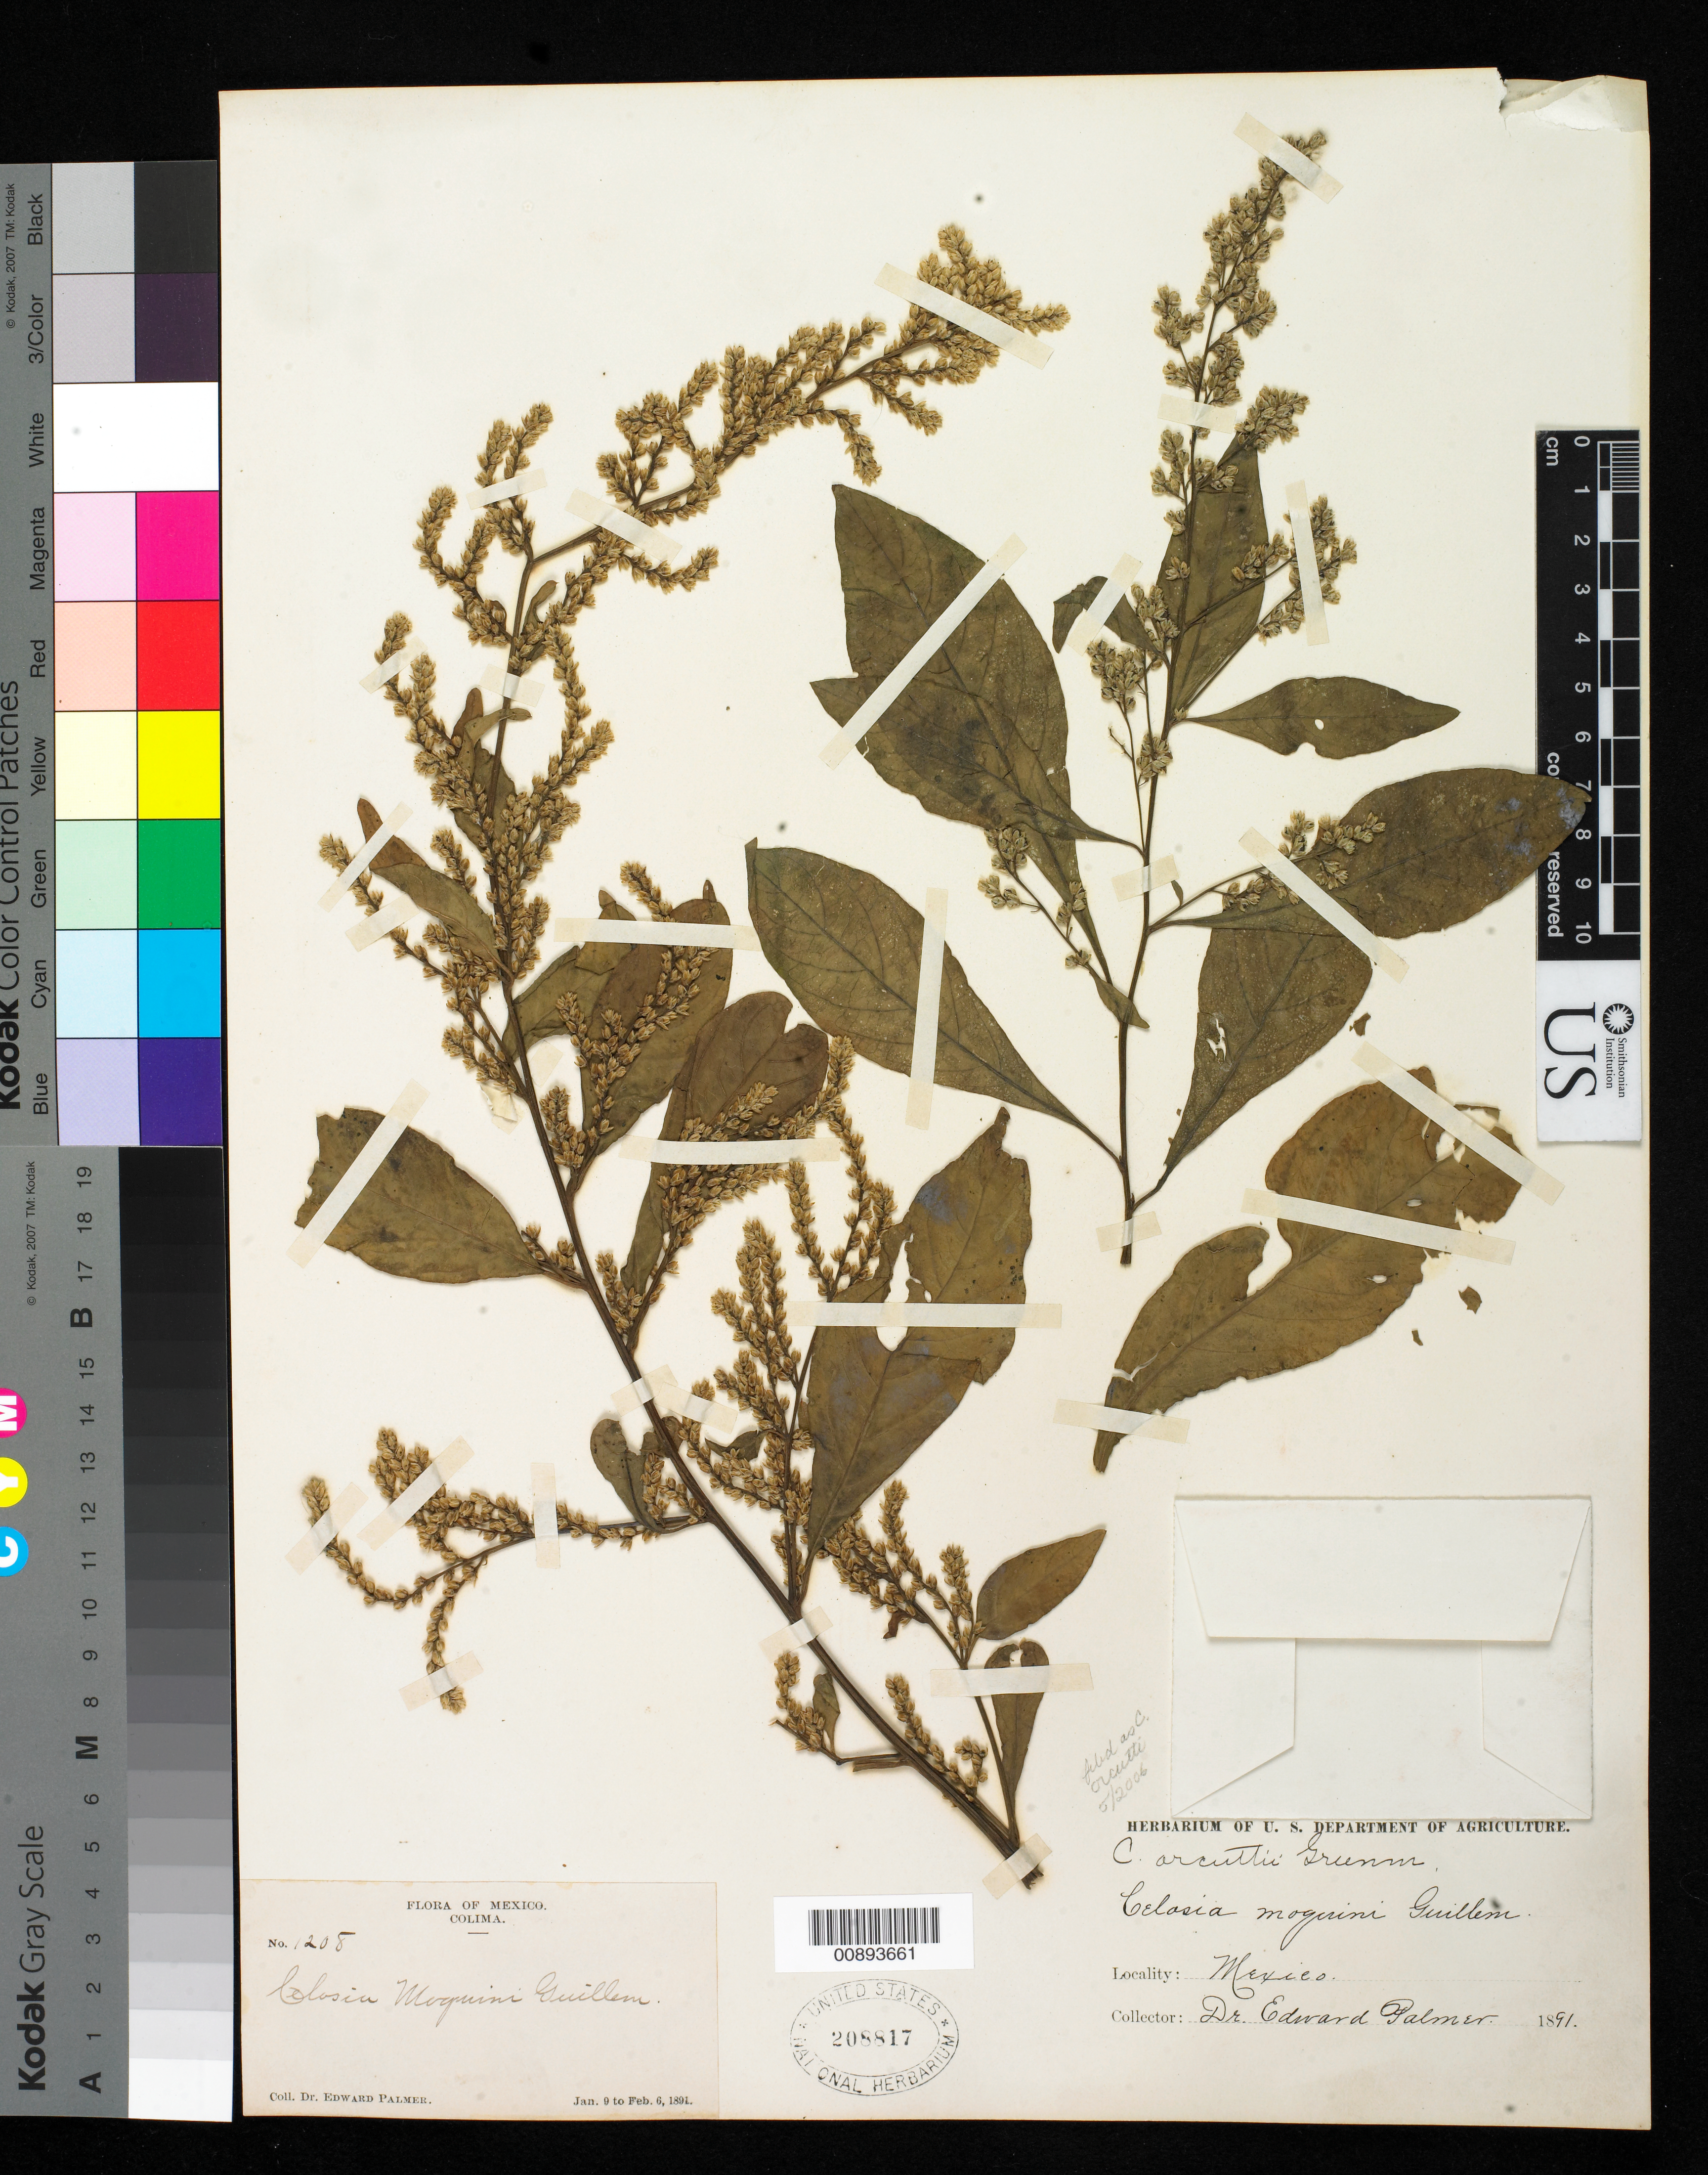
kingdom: Plantae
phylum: Tracheophyta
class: Magnoliopsida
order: Caryophyllales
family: Amaranthaceae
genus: Celosia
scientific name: Celosia orcuttii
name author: Greenm.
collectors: E. Palmer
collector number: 1208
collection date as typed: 09 Jan 1891 to 06 Feb 1891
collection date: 1891-01-09/1891-02-06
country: Mexico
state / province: Colima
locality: Colima.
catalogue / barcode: US 208817